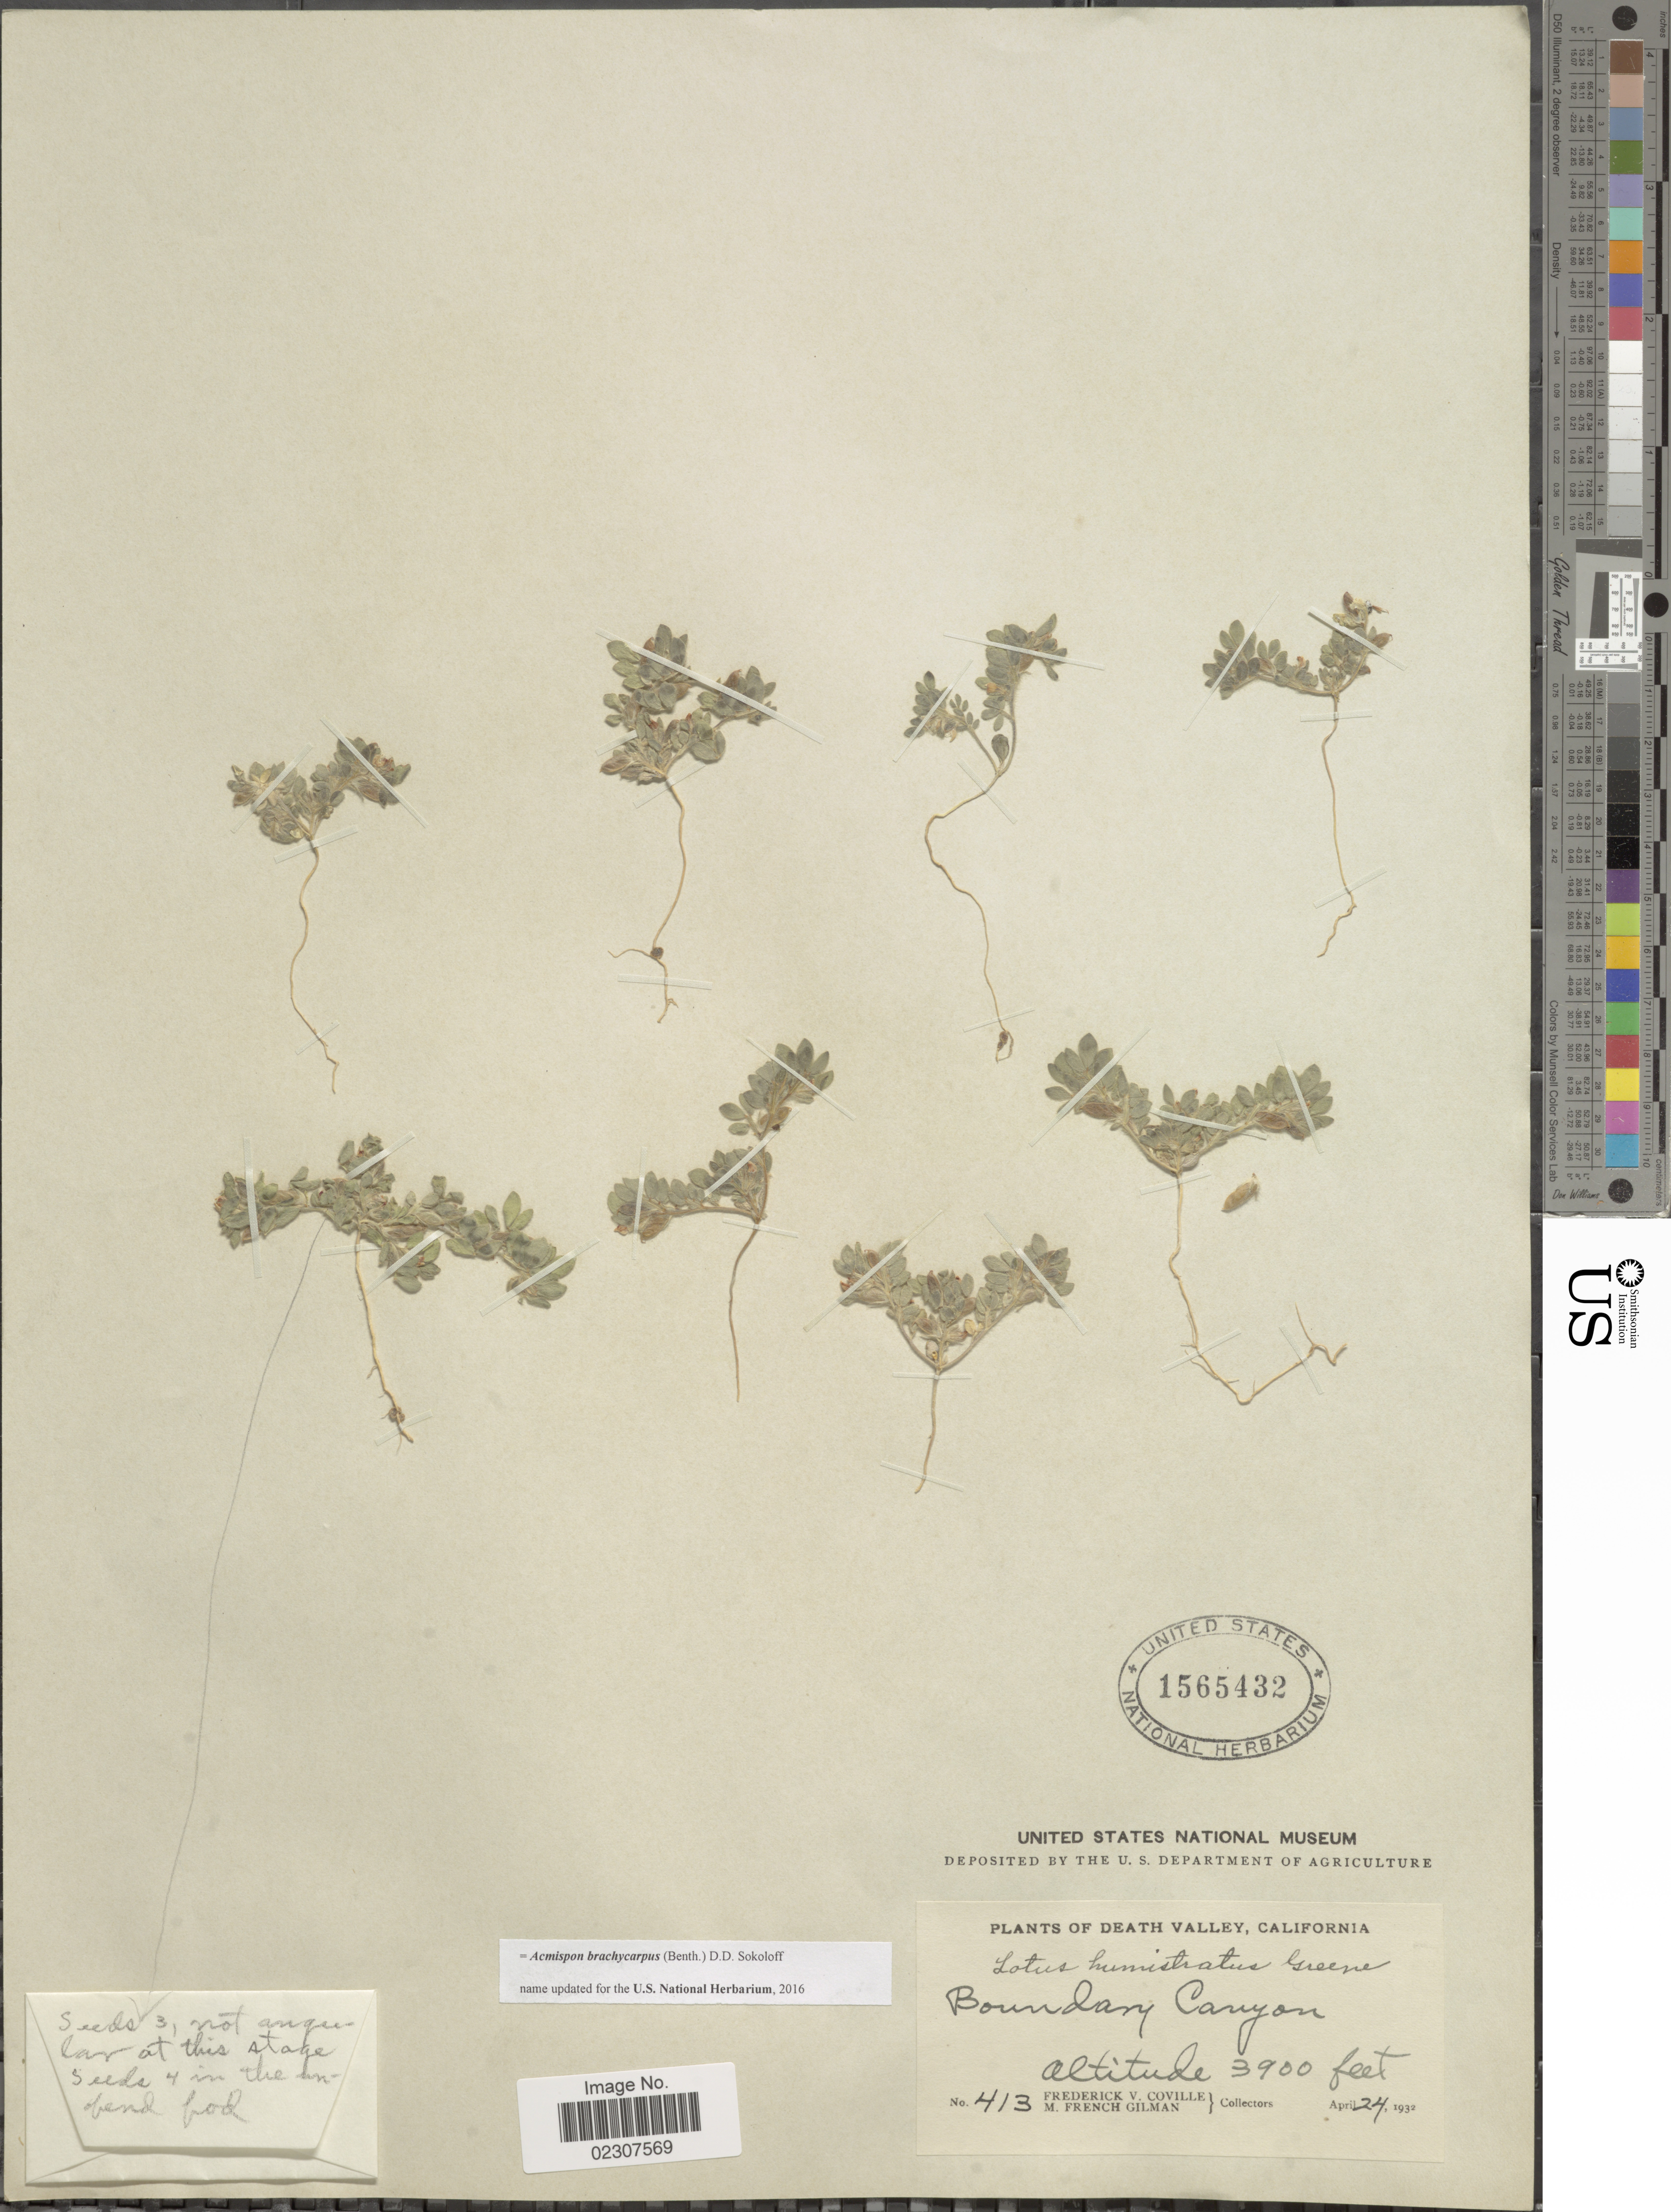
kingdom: Plantae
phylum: Tracheophyta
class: Magnoliopsida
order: Fabales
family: Fabaceae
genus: Acmispon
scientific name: Acmispon brachycarpus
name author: (Benth.) D.D. Sokoloff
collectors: F. V. Coville & M. F. Gilman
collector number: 413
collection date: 1932-04-24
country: United States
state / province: California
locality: Death Valley, Boundary Canyon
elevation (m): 1189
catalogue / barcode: US 1565432